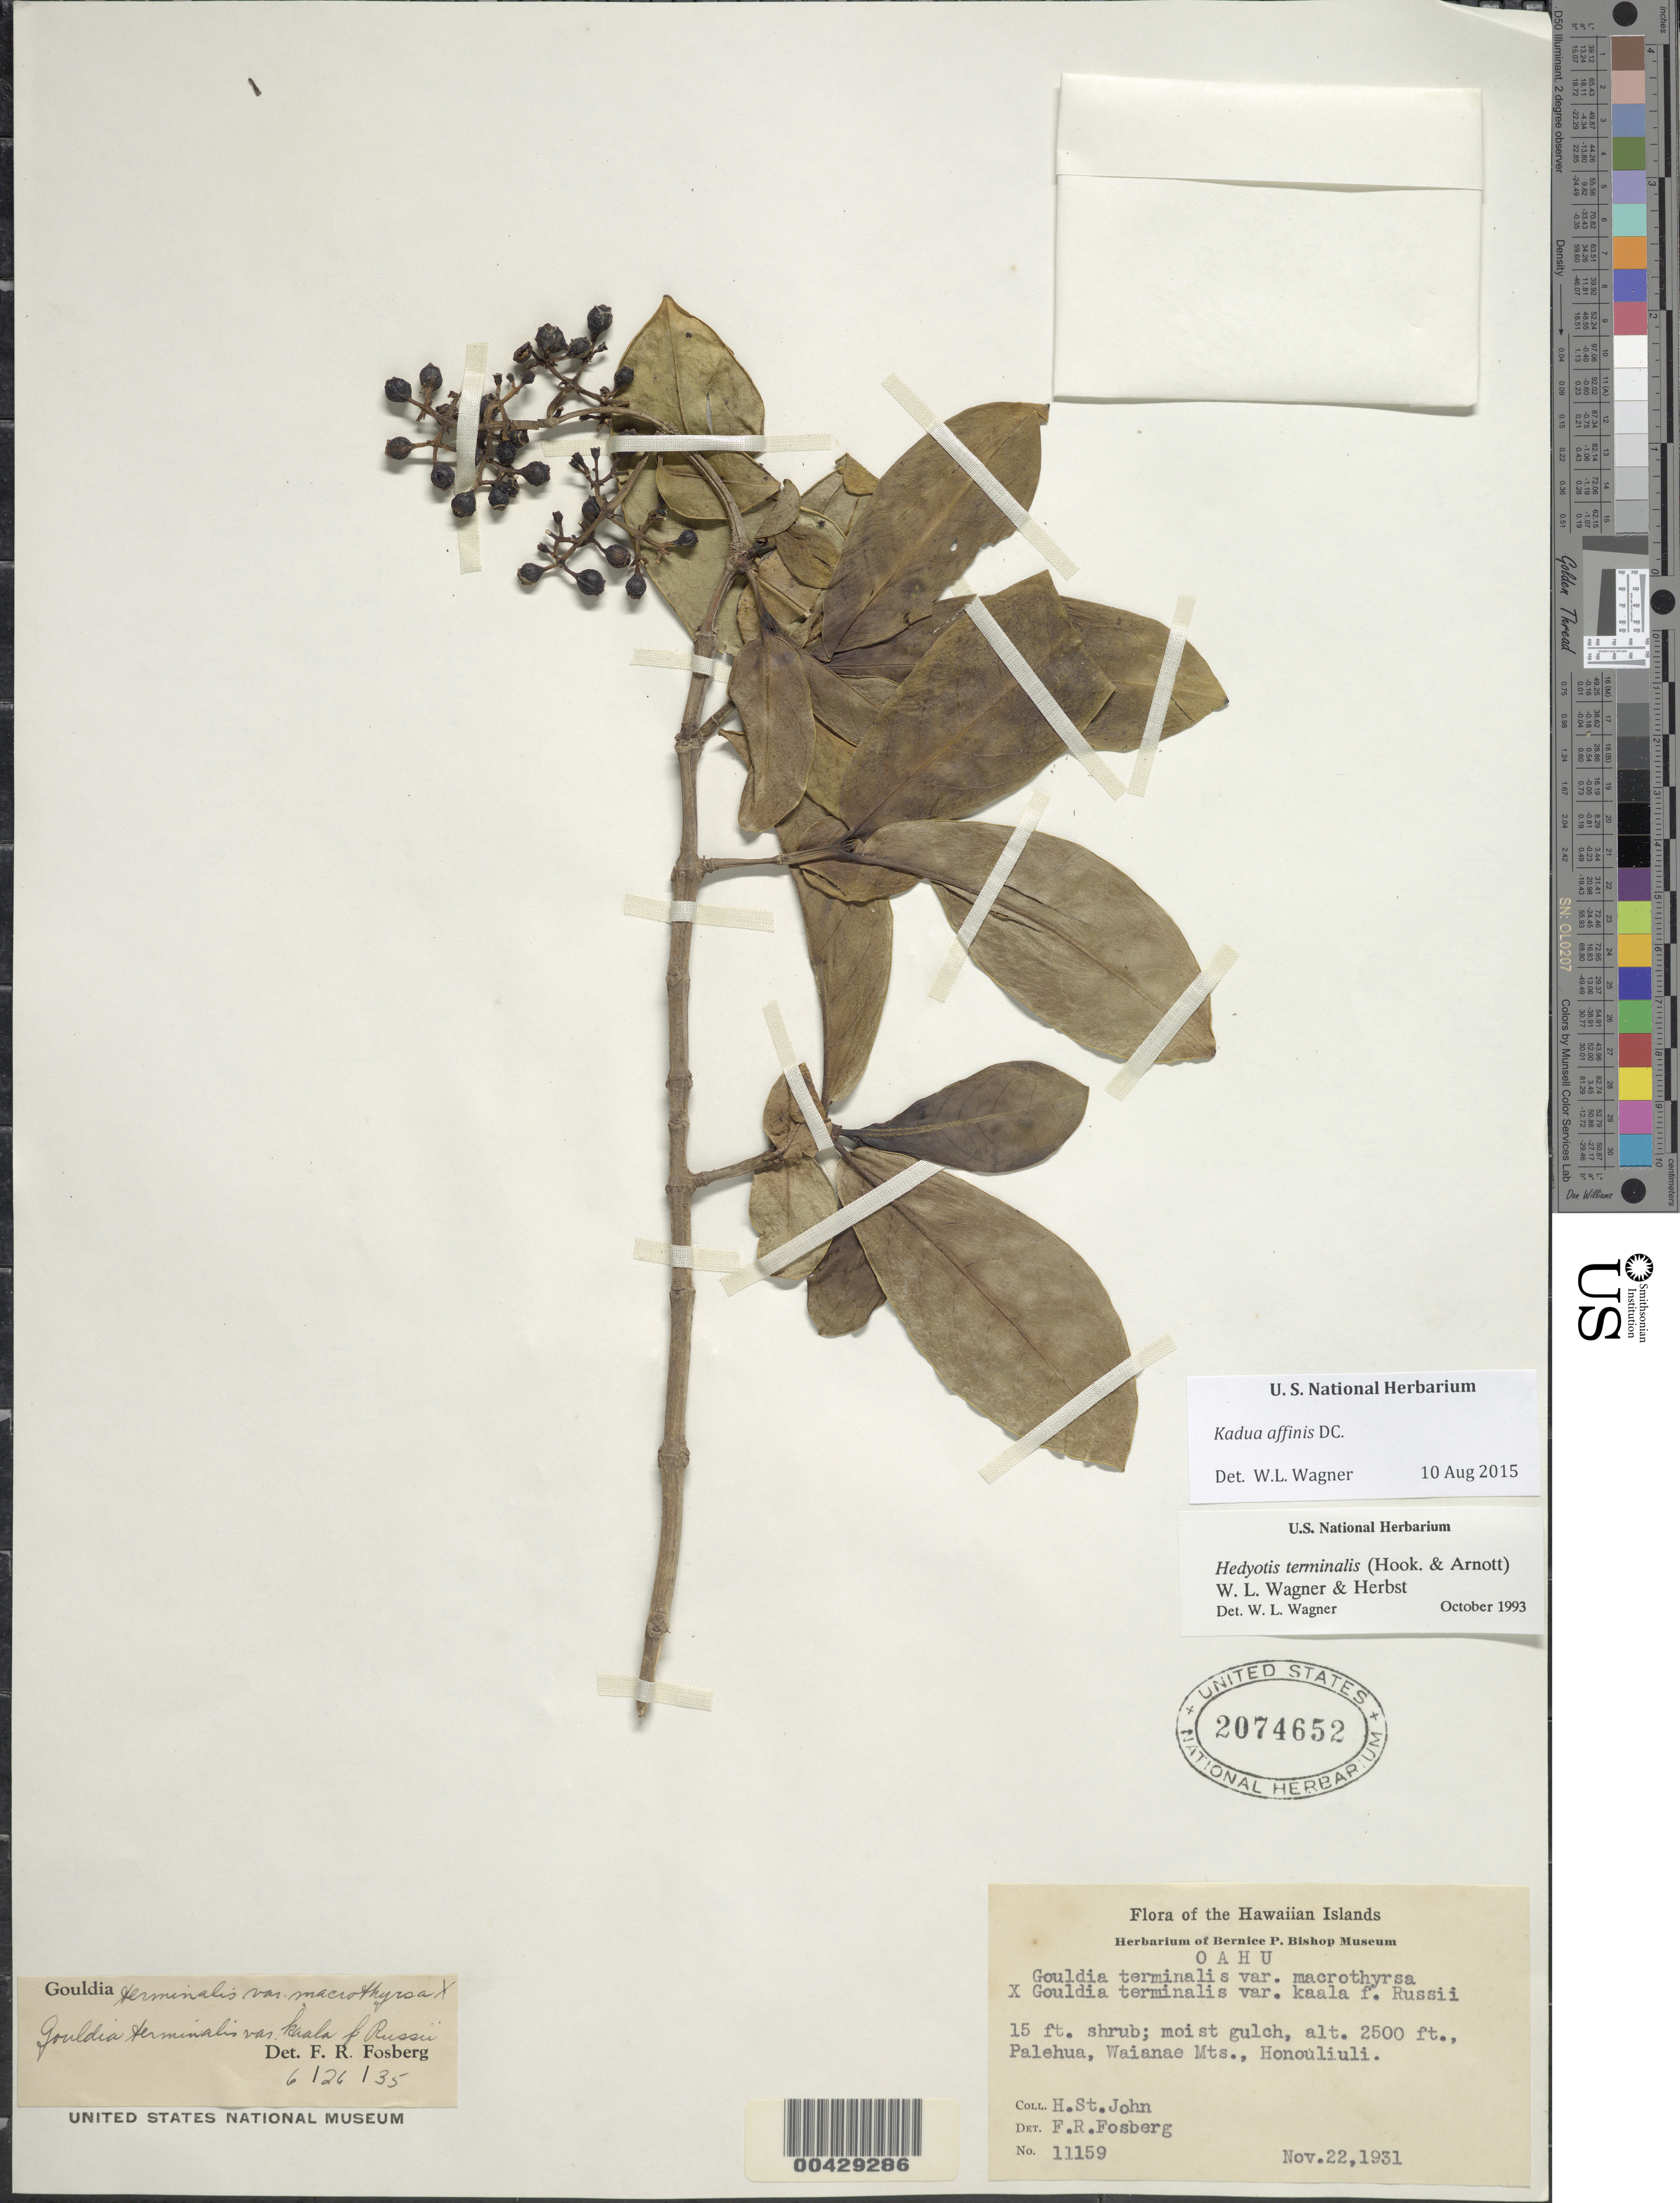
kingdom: Plantae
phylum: Tracheophyta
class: Magnoliopsida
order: Gentianales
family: Rubiaceae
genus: Kadua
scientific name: Kadua affinis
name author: DC.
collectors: H. St. John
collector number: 11159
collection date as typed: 22 Nov 1931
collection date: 1931-11-22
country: United States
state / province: Hawaii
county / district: Honolulu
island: Oahu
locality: Palehua, Waianae Mountains, Honouliuli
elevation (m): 762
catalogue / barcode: US 2074652